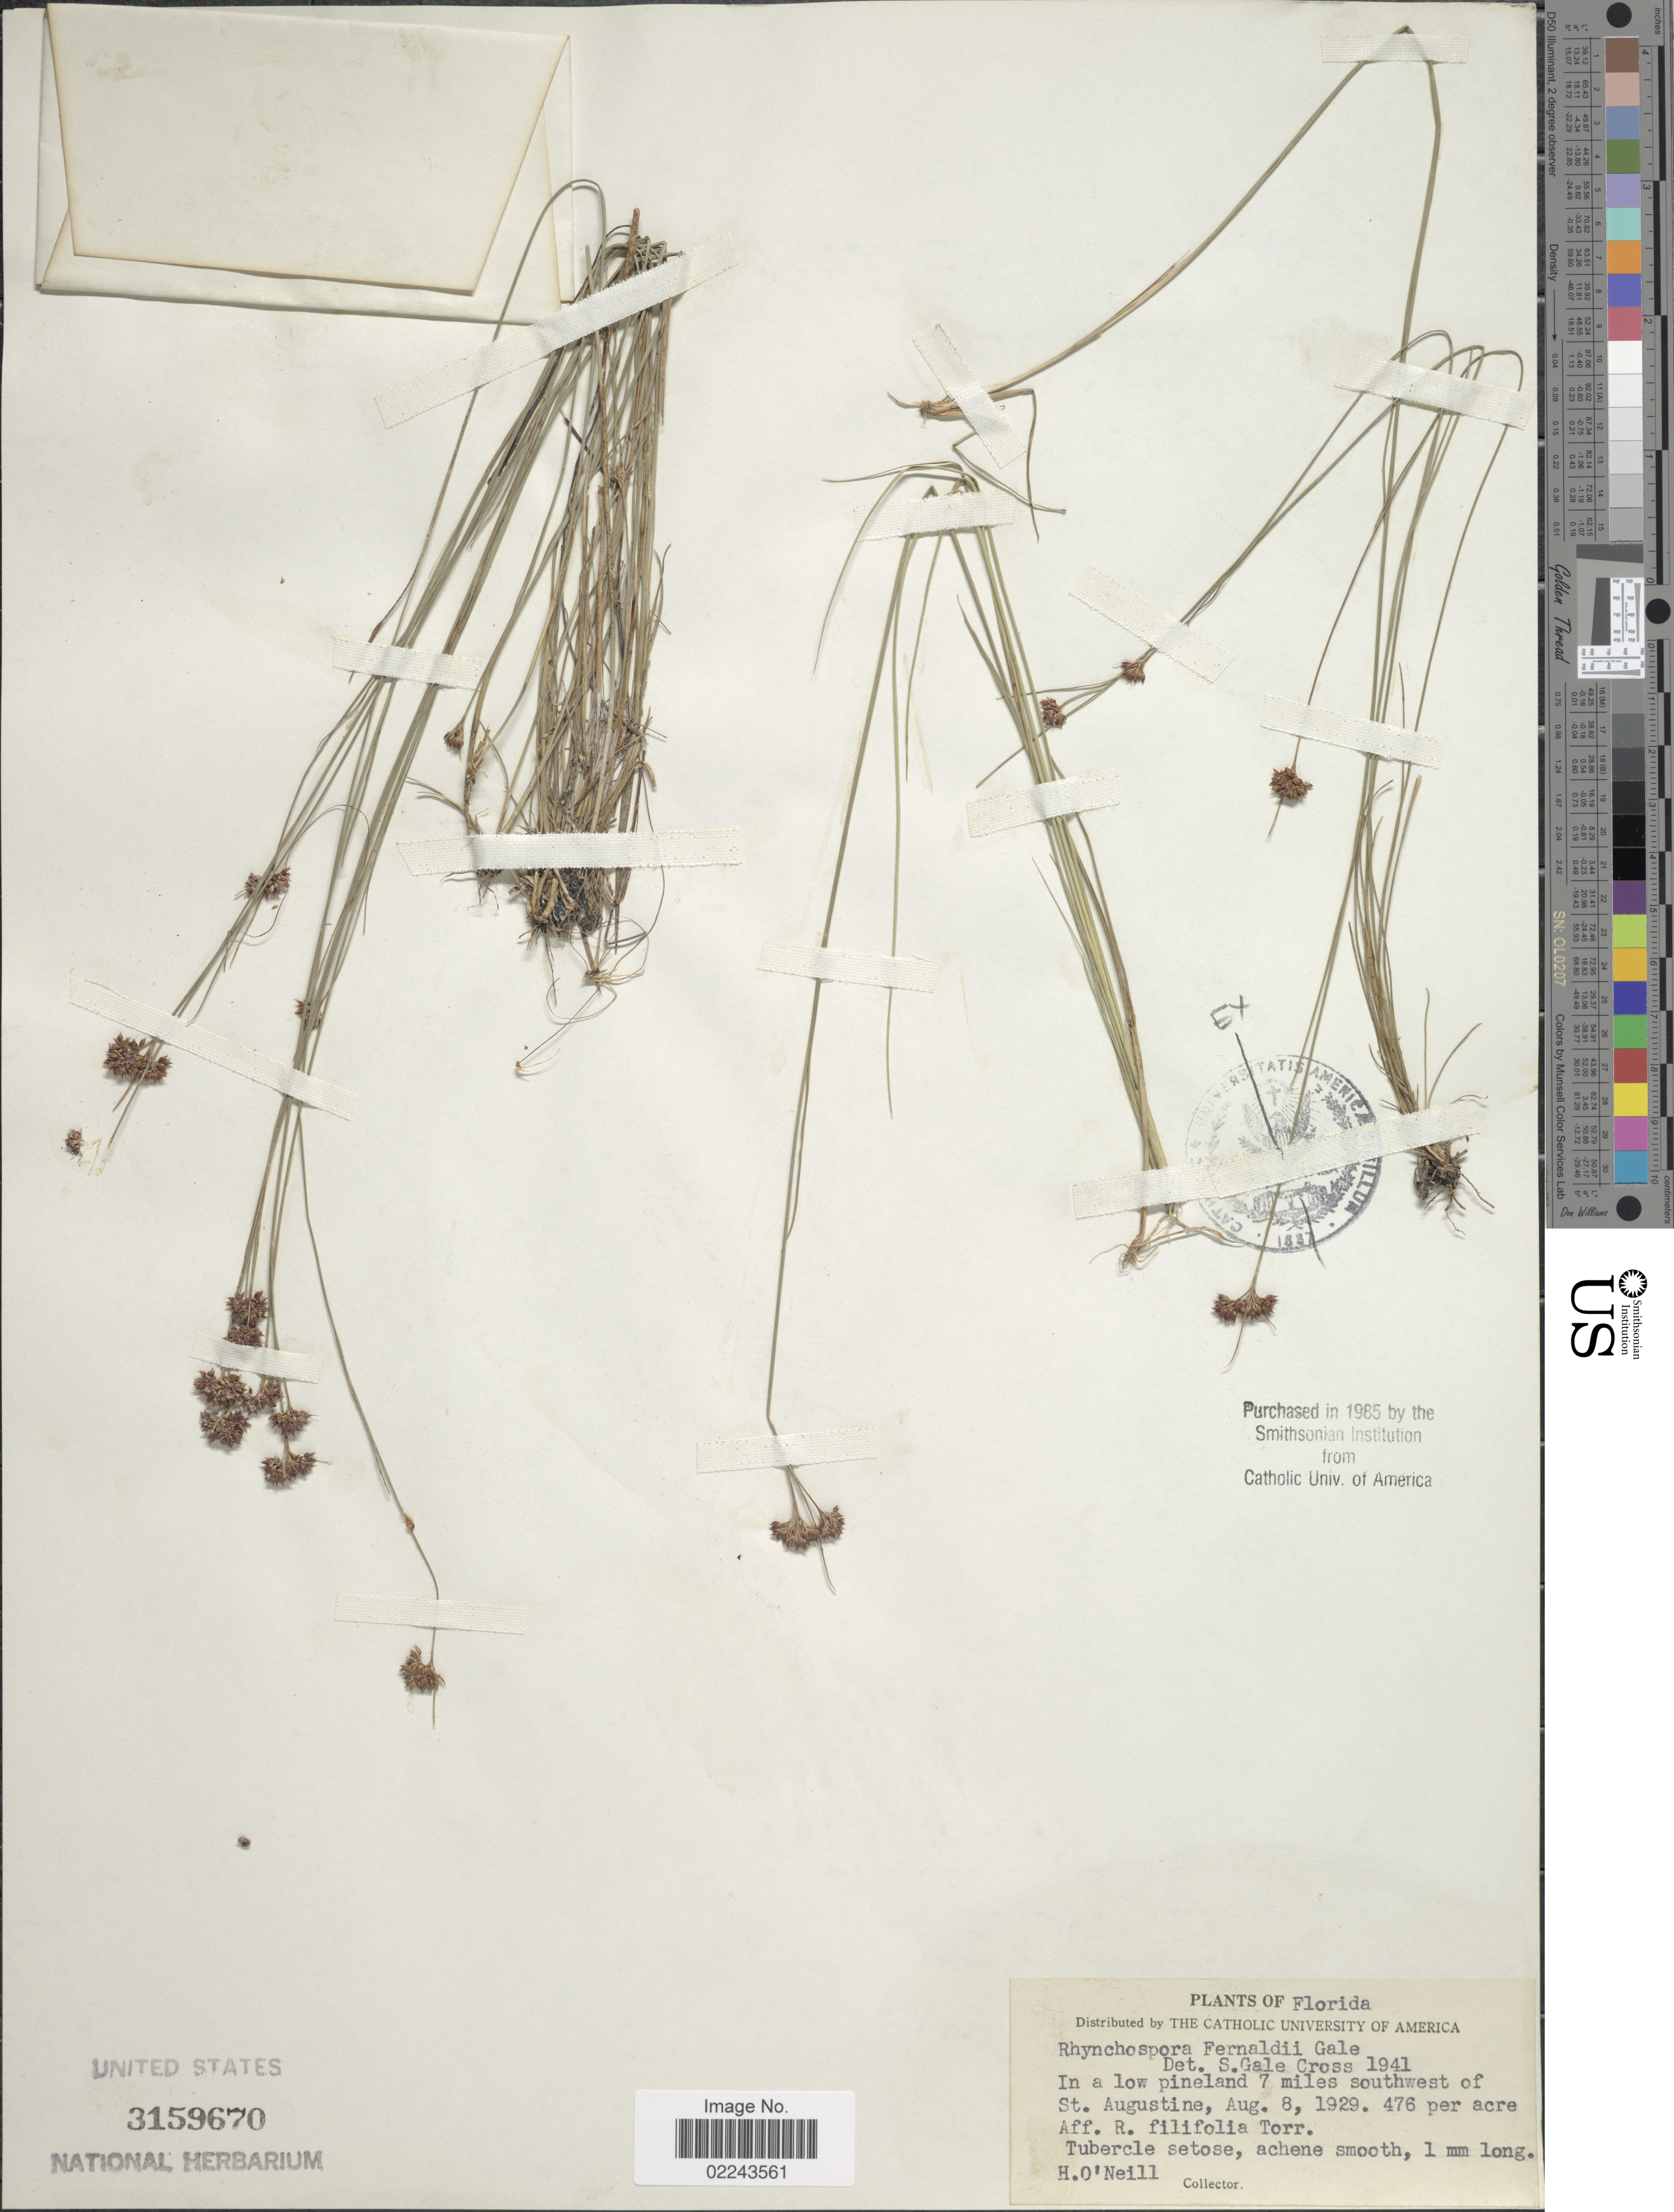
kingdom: Plantae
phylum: Tracheophyta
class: Liliopsida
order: Poales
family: Cyperaceae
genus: Rhynchospora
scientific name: Rhynchospora fernaldii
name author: Gale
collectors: H. O'Neill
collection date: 1929-08-08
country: United States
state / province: Florida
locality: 7 miles southwest of St. Augustine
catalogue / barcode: US 3159670